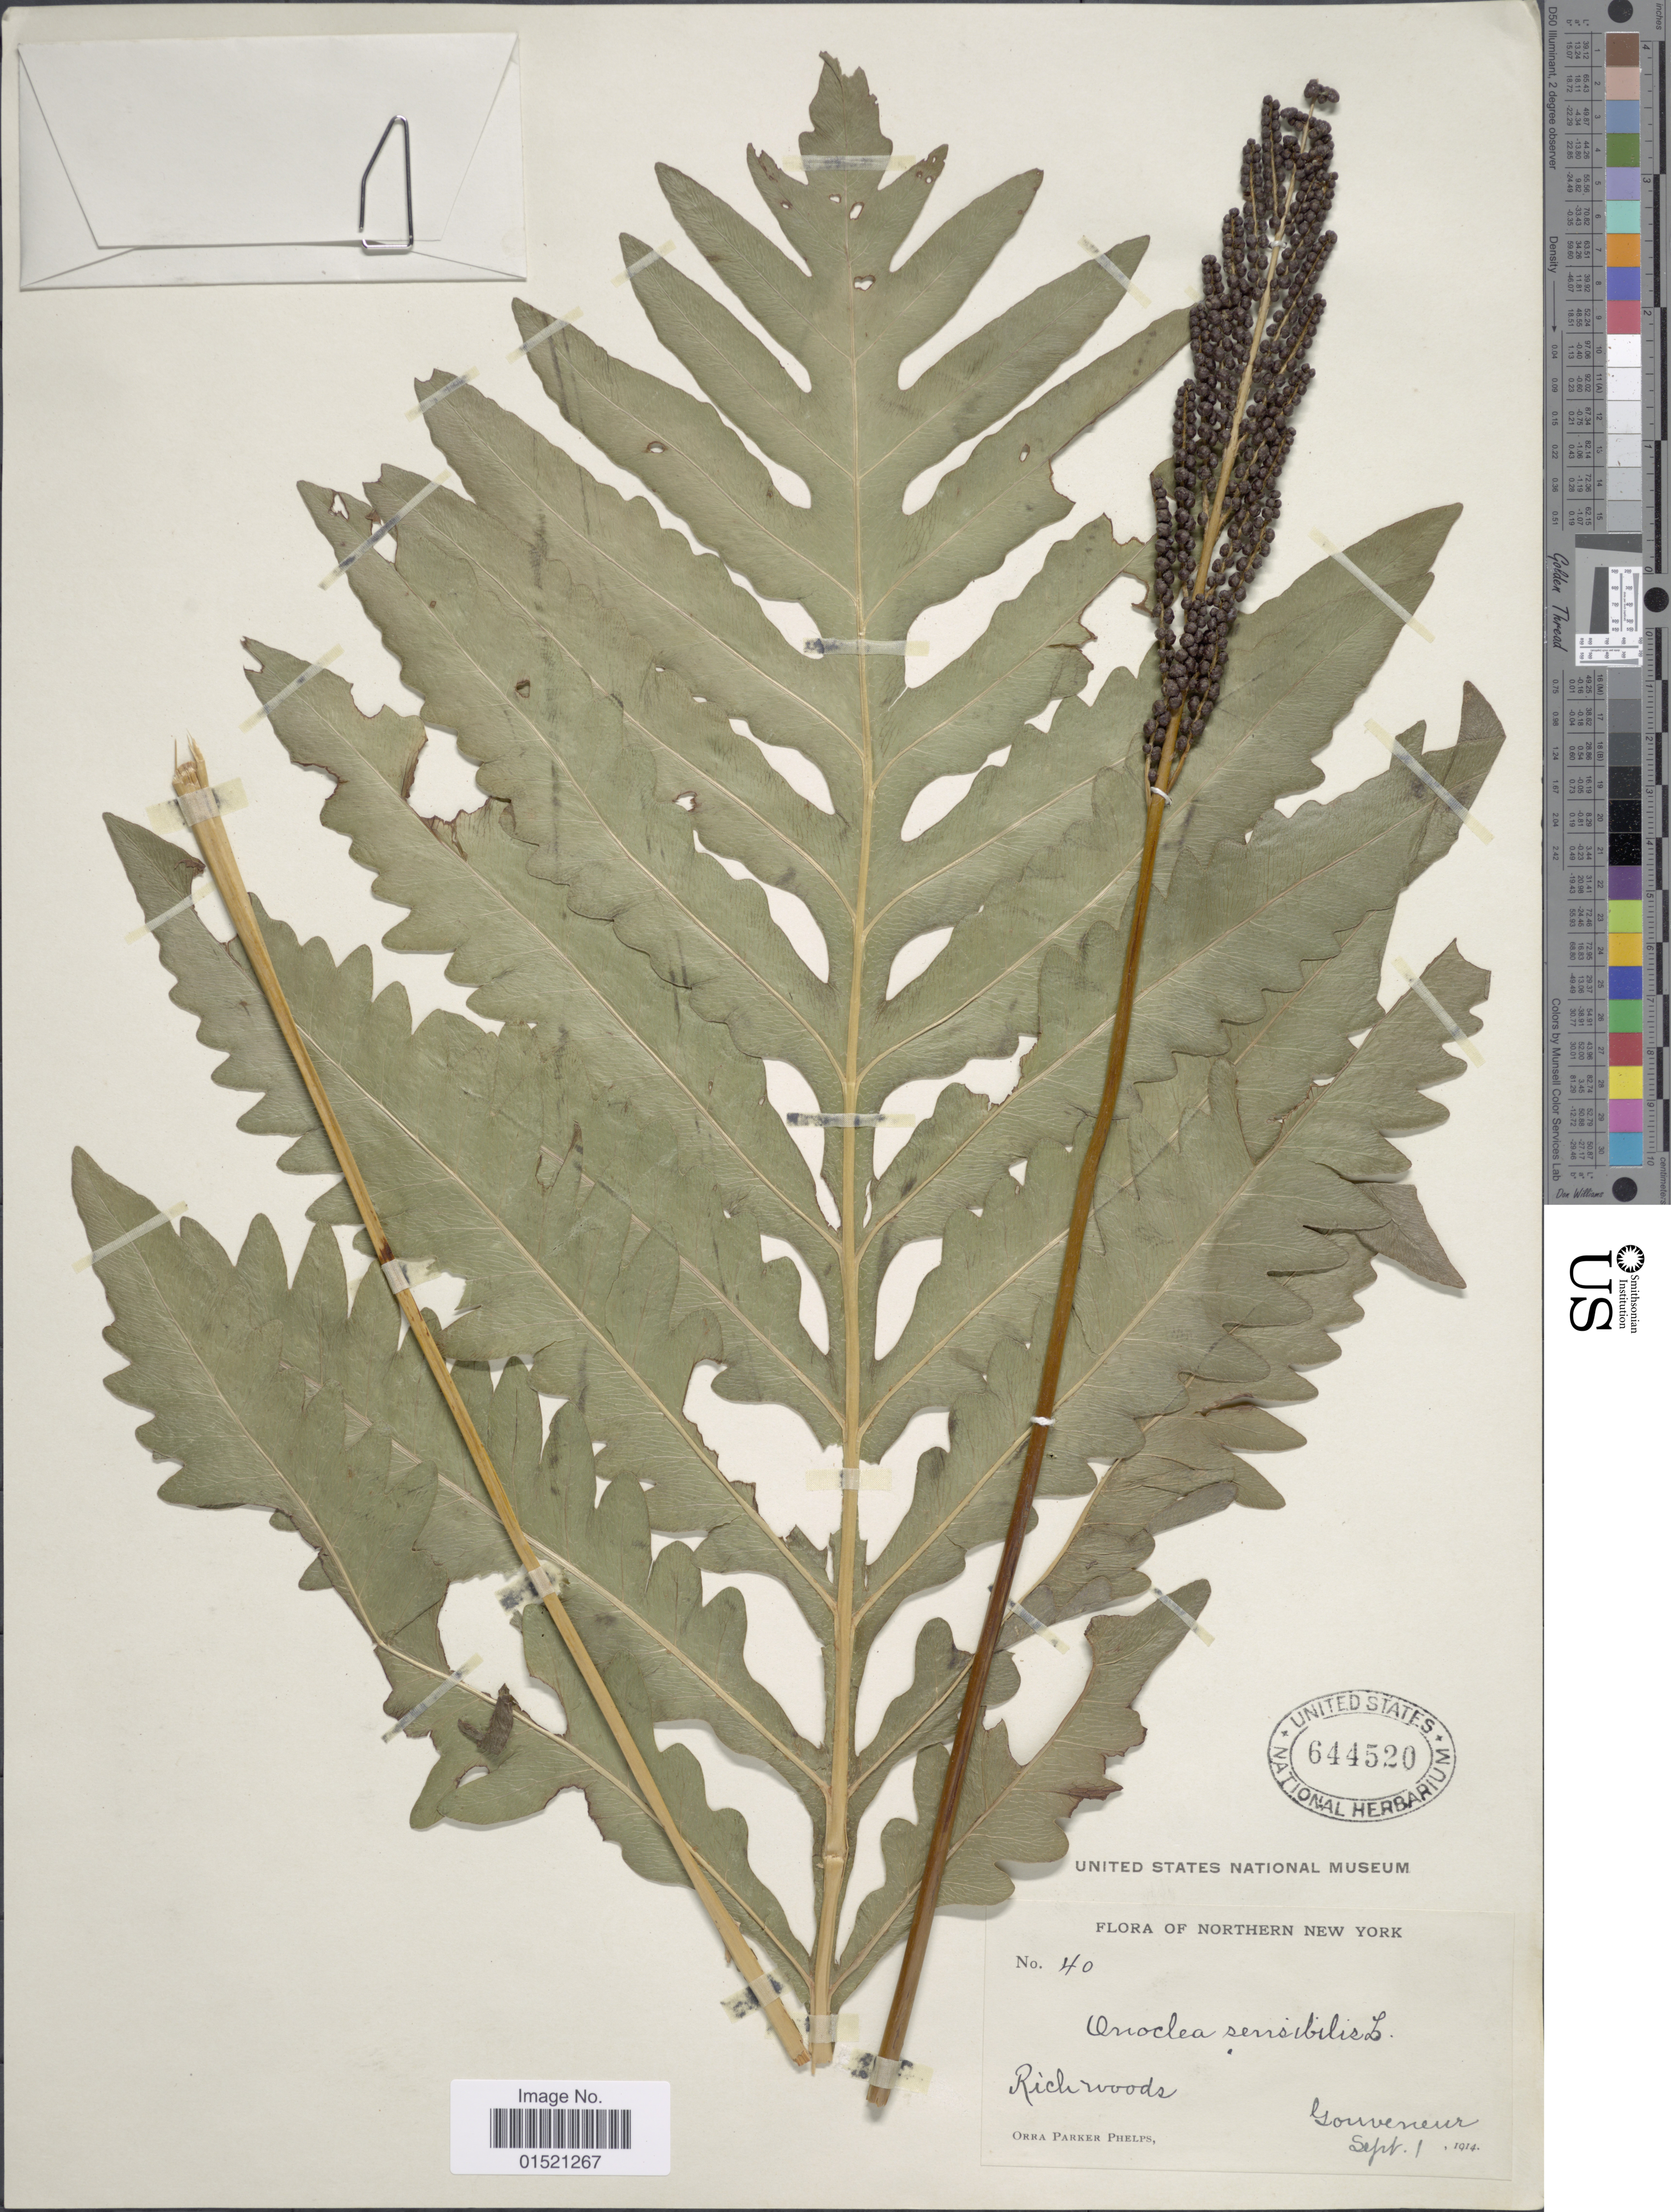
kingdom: Plantae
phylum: Tracheophyta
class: Polypodiopsida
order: Polypodiales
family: Onocleaceae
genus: Onoclea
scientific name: Onoclea sensibilis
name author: L.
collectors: O. P. Phelps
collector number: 40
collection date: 1914-09-01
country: United States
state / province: New York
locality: Northern New York, Rich woods, Gouvweneur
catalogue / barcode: US 644520